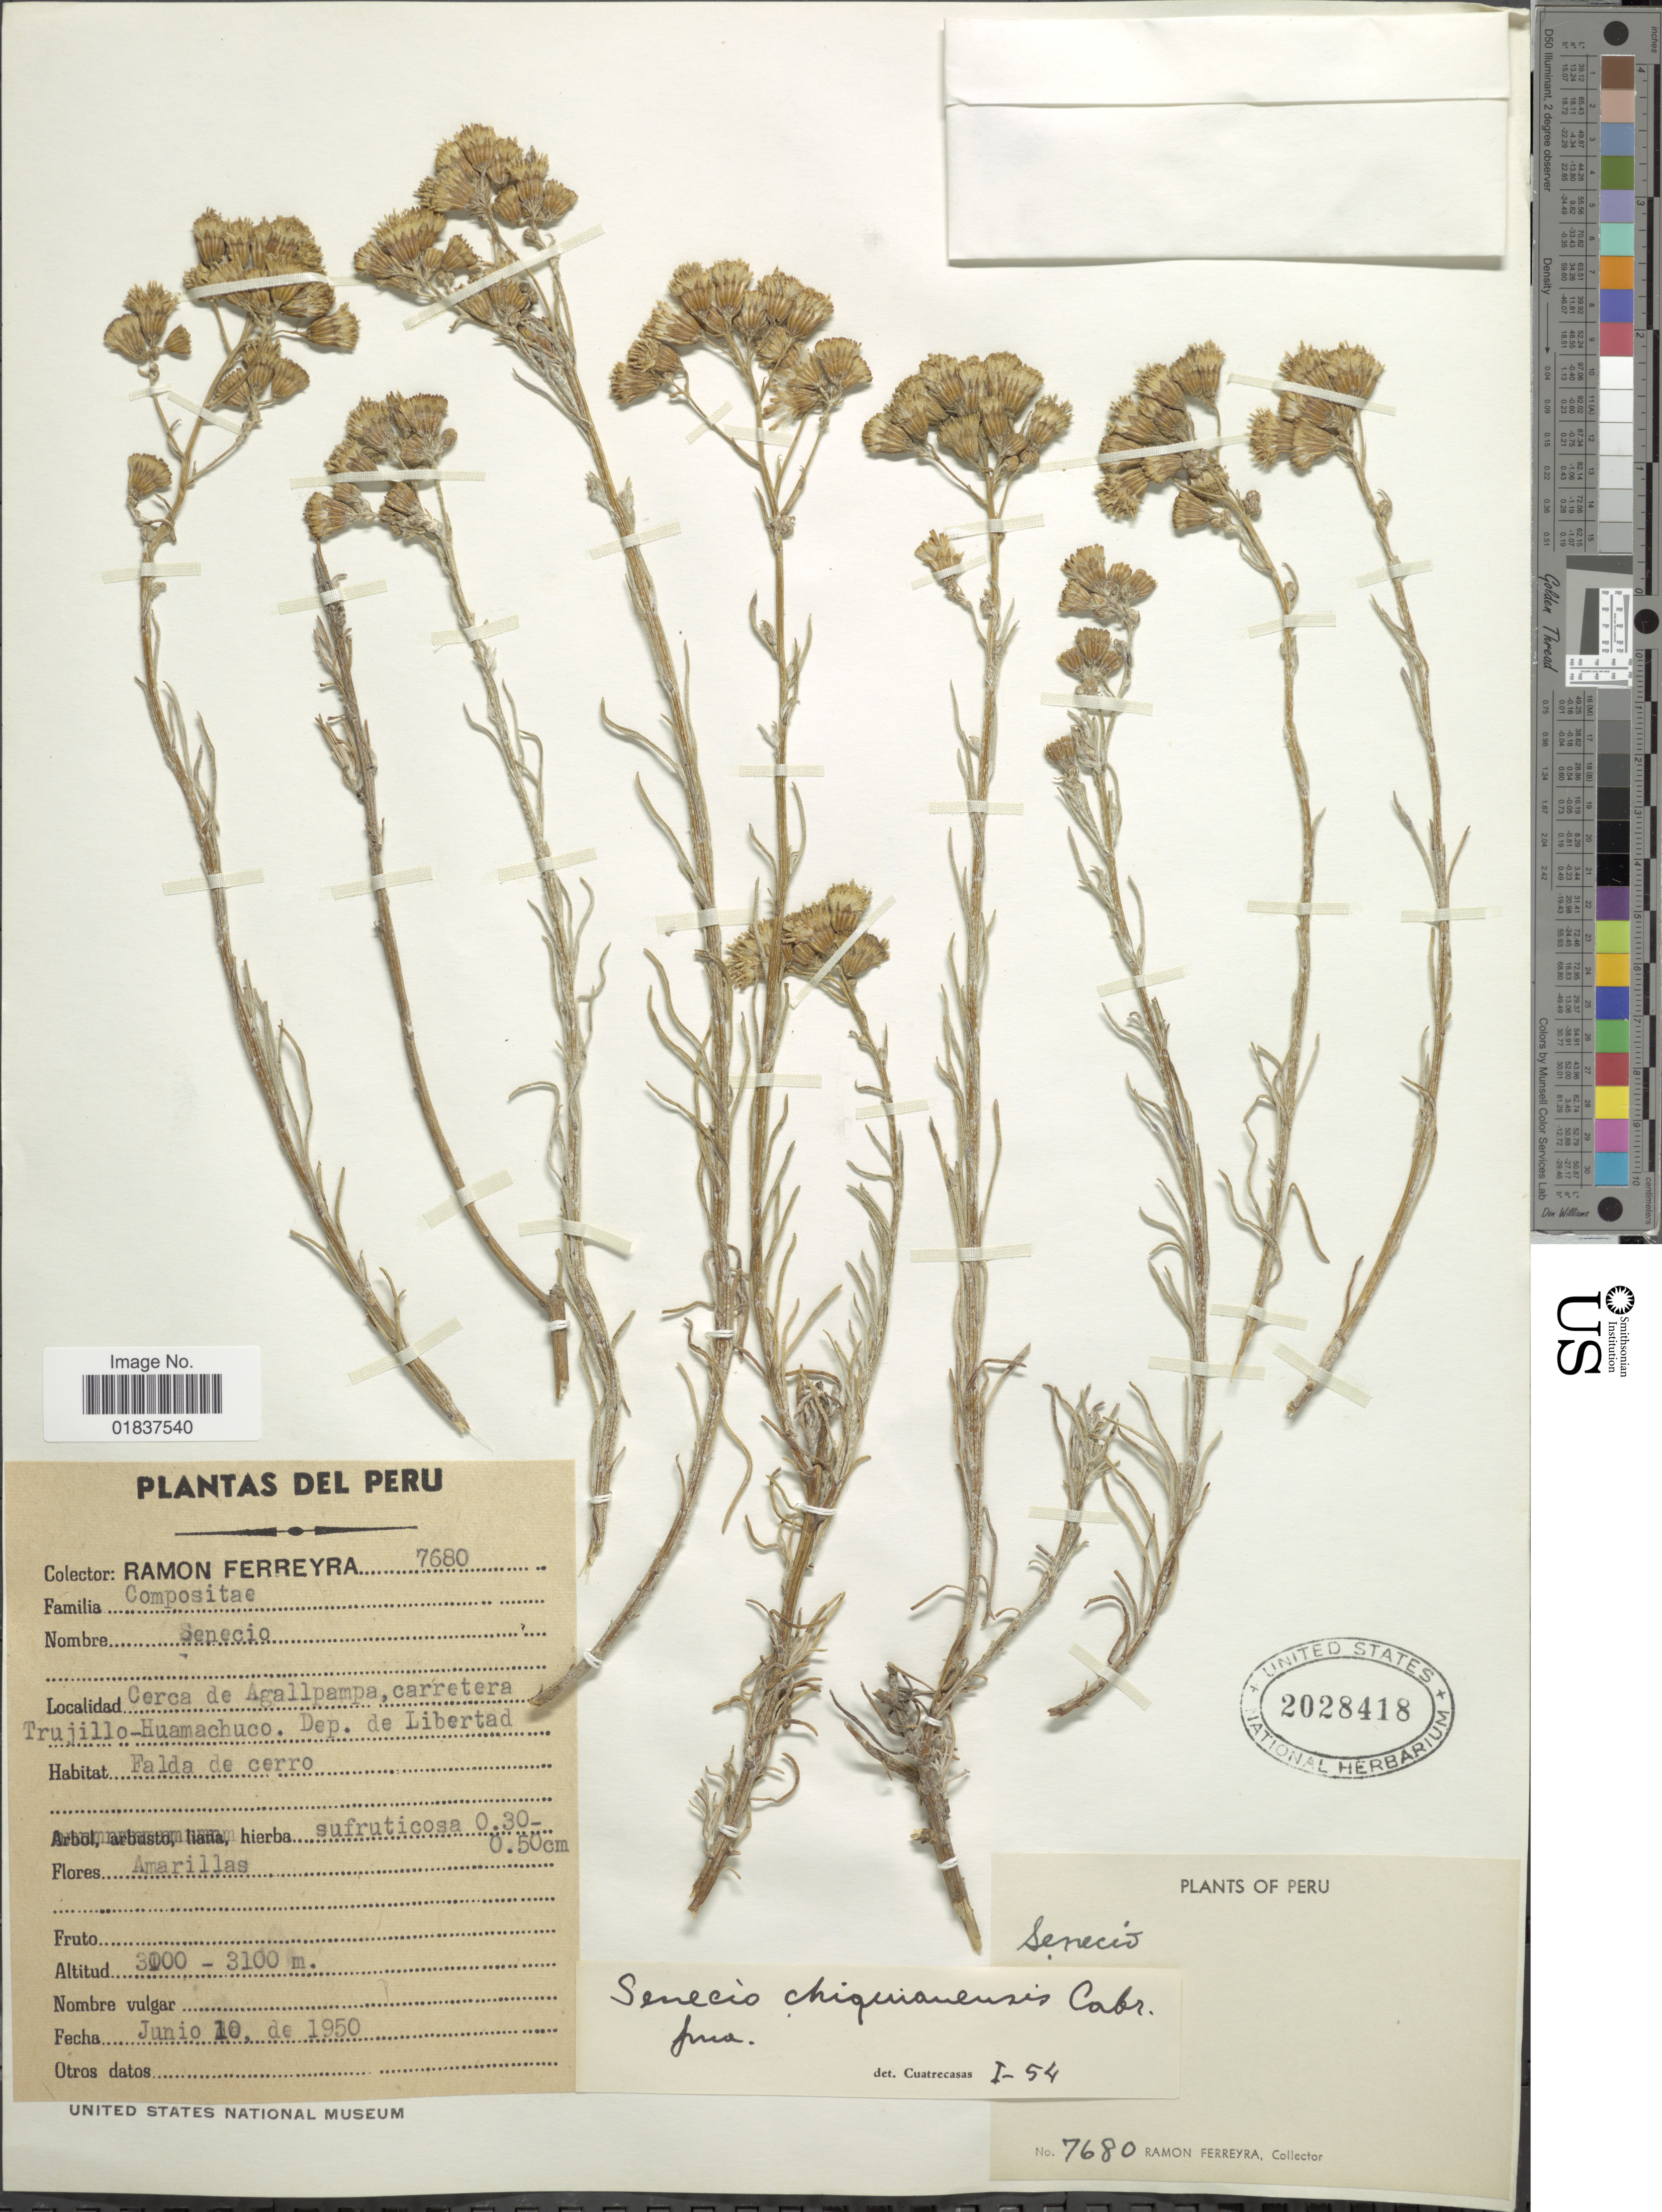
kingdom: Plantae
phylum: Tracheophyta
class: Magnoliopsida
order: Asterales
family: Asteraceae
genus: Senecio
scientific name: Senecio chiquianensis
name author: Cabrera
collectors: R. A. Ferreyra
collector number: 7680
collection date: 1950-06-10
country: Peru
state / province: La Libertad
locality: Cerca de Agallpampa, carretera Trujillo-Huamachuco. Dep. de Libertad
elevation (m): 3000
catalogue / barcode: US 2028418